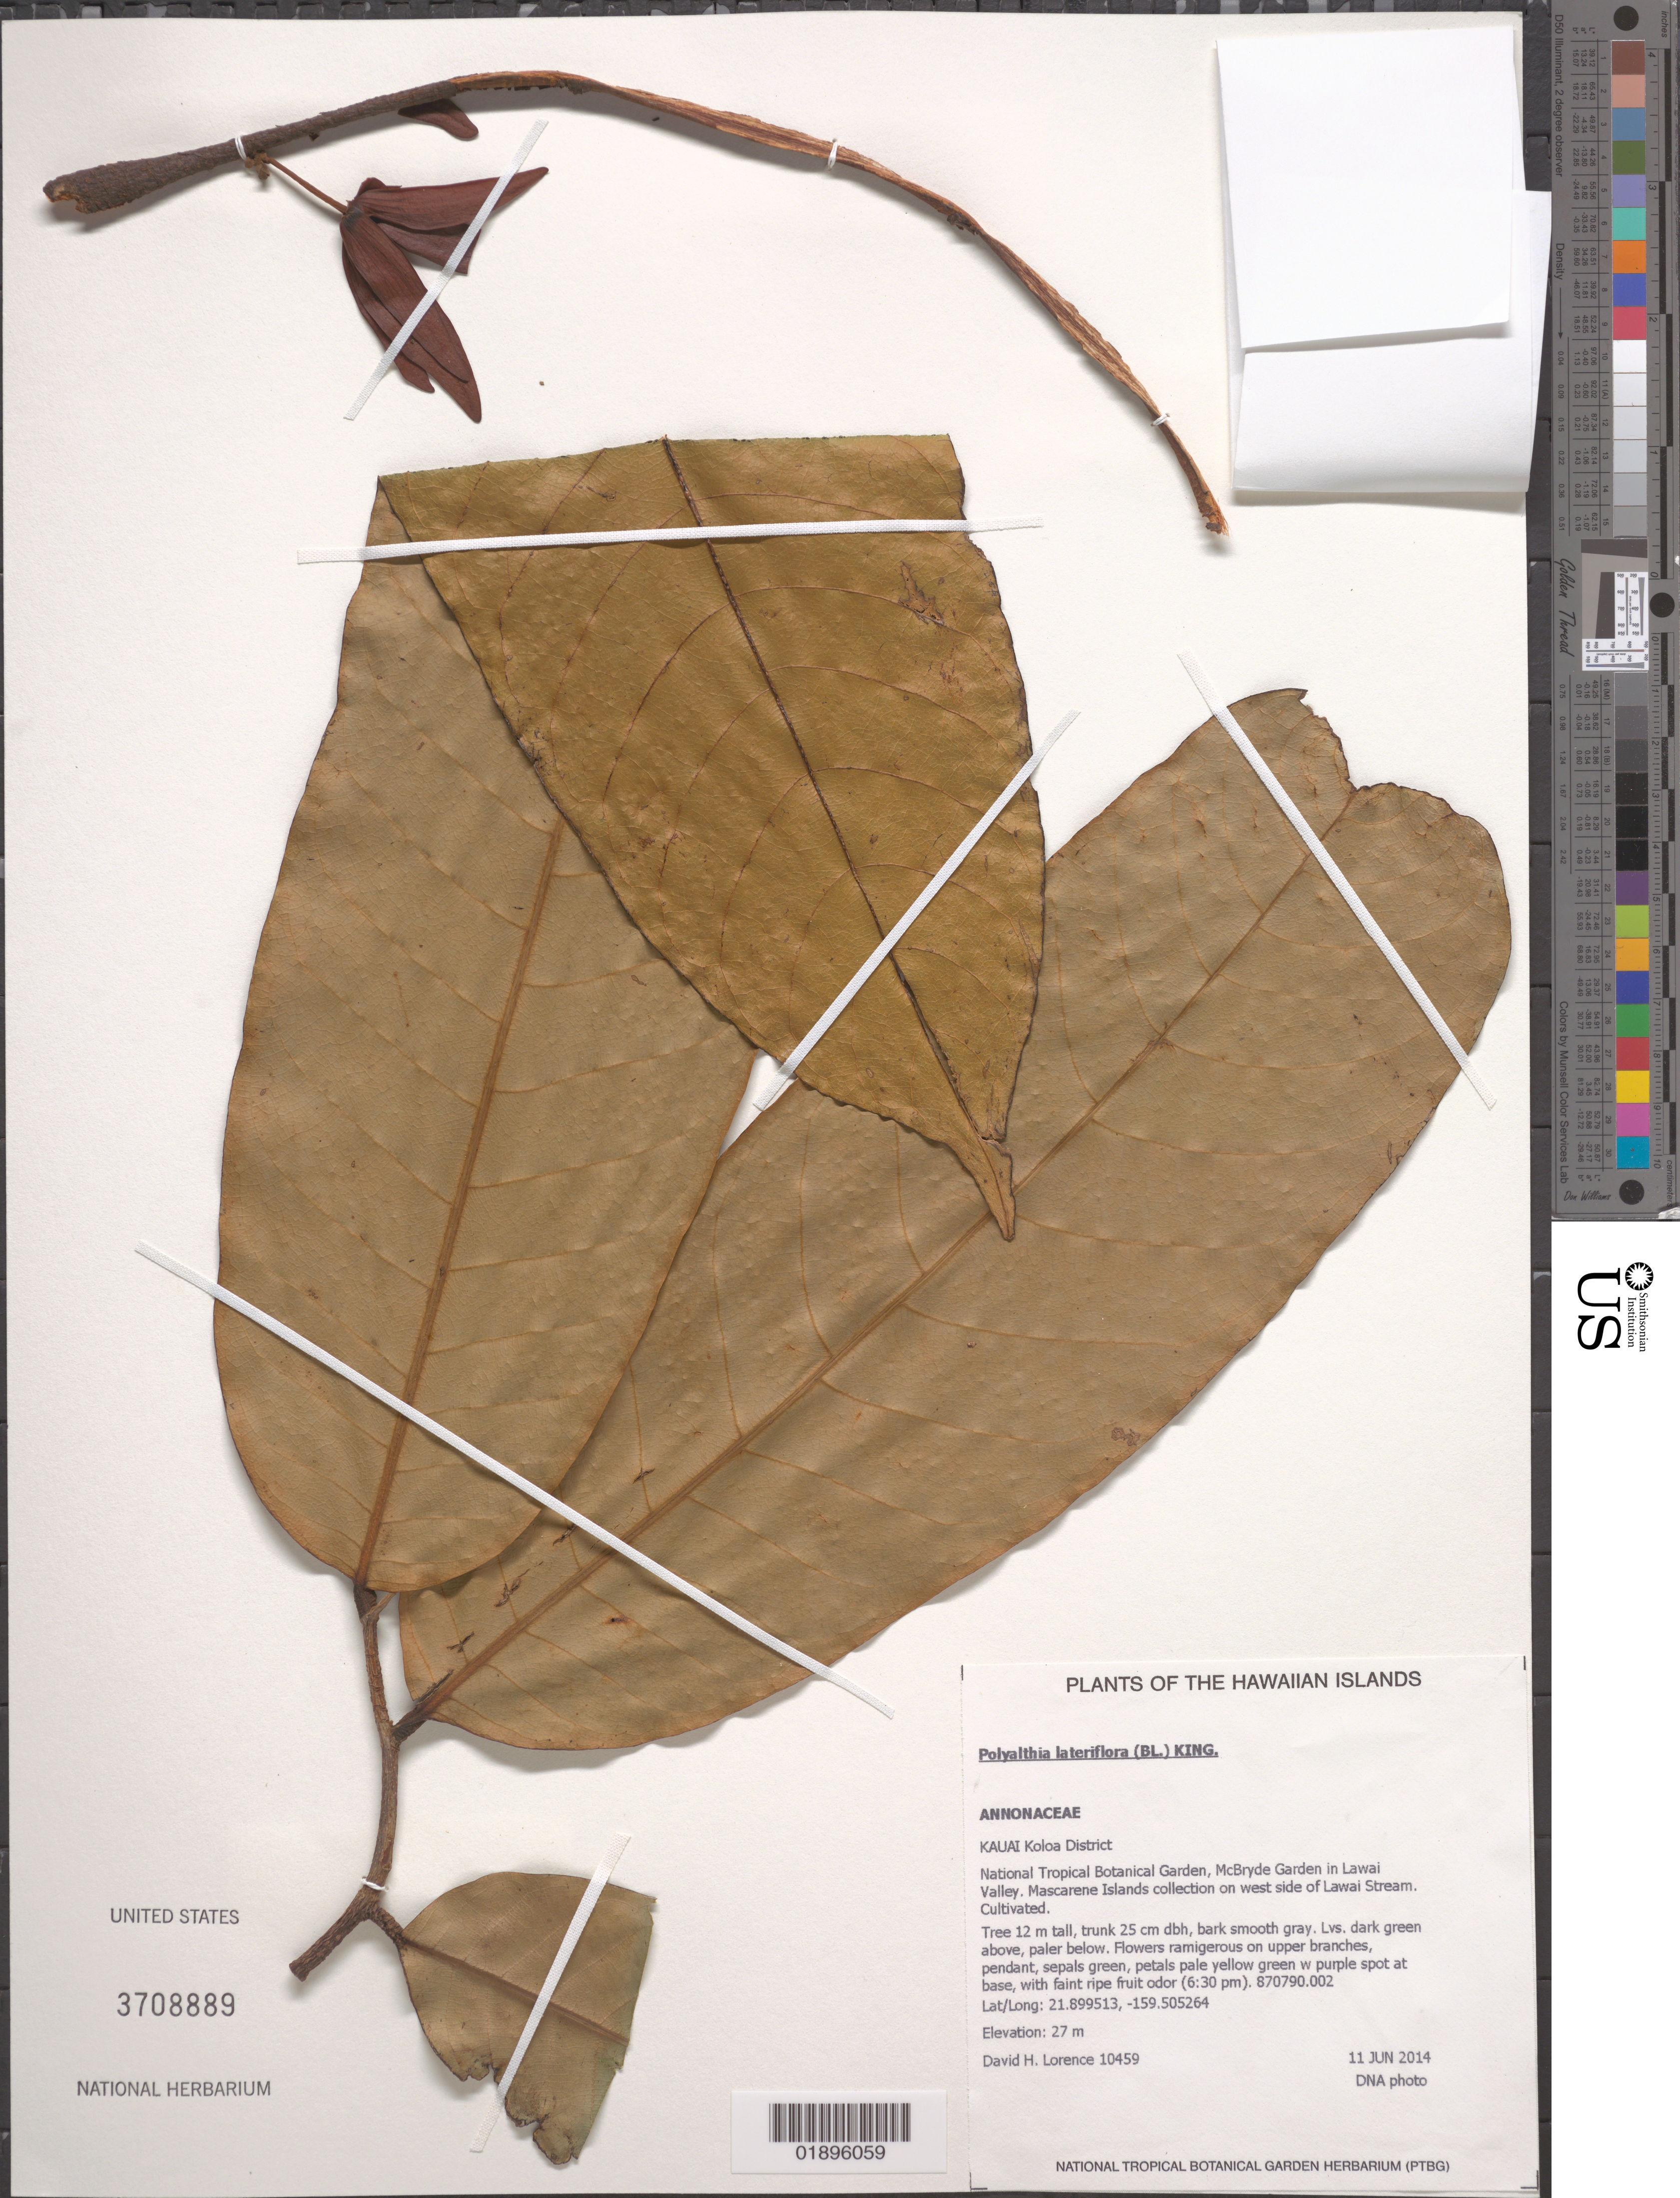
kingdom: Plantae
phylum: Tracheophyta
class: Magnoliopsida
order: Magnoliales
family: Annonaceae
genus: Monoon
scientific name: Monoon lateriflorum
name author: (Blume) Miq.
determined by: Wagner, W. L., (BOT), Smithsonian Institution - National Museum of Natural History (UNITED STATES)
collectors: D. Lorence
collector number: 10459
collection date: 2014-06-11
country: United States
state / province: Hawaii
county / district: Kauai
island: Kaua'i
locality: National Tropical Botanical Garden, McBryde Garden in Lawai Valley, Mascarene Islands collection on west side of Lawai Stream.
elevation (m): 27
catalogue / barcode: US 3708889